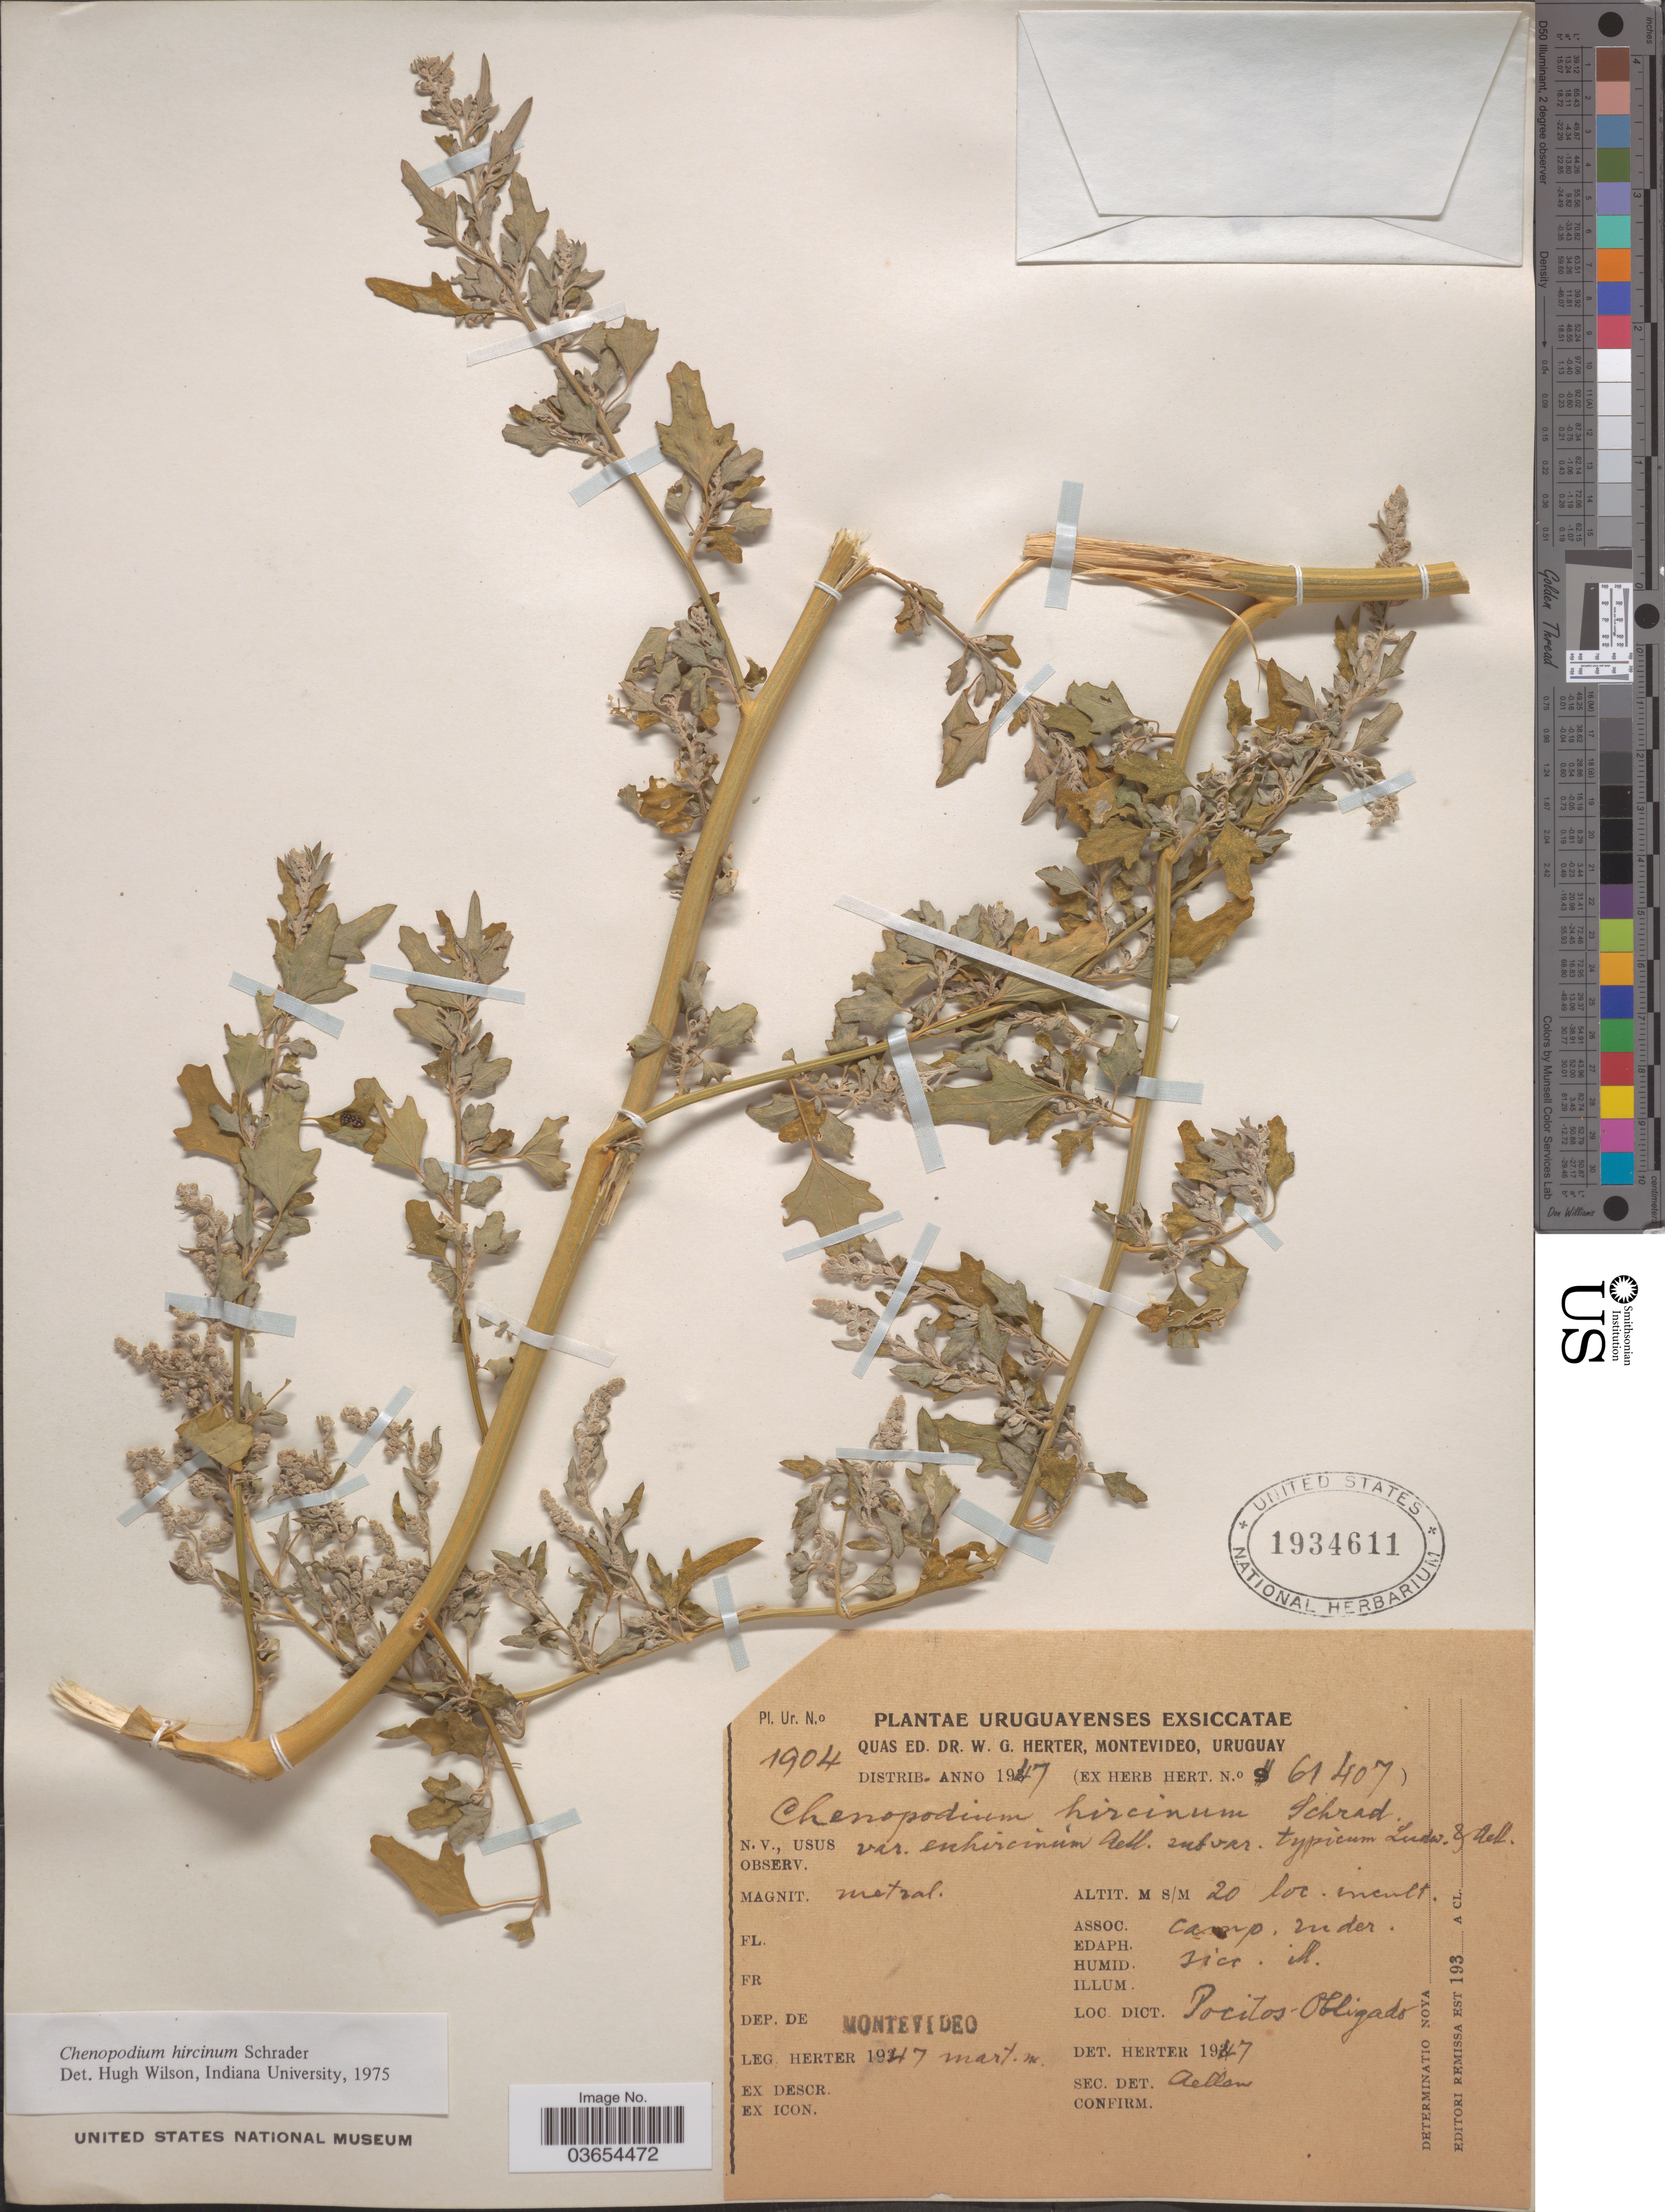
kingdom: Plantae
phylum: Tracheophyta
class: Magnoliopsida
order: Caryophyllales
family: Amaranthaceae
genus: Chenopodium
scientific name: Chenopodium hircinum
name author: Schrad.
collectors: W. G. Herter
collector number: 1904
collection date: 1947-03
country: Uruguay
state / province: Montevideo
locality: Dep. de Montevideo. Dict. Pocitos-Obligado.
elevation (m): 20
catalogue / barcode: US 1934611